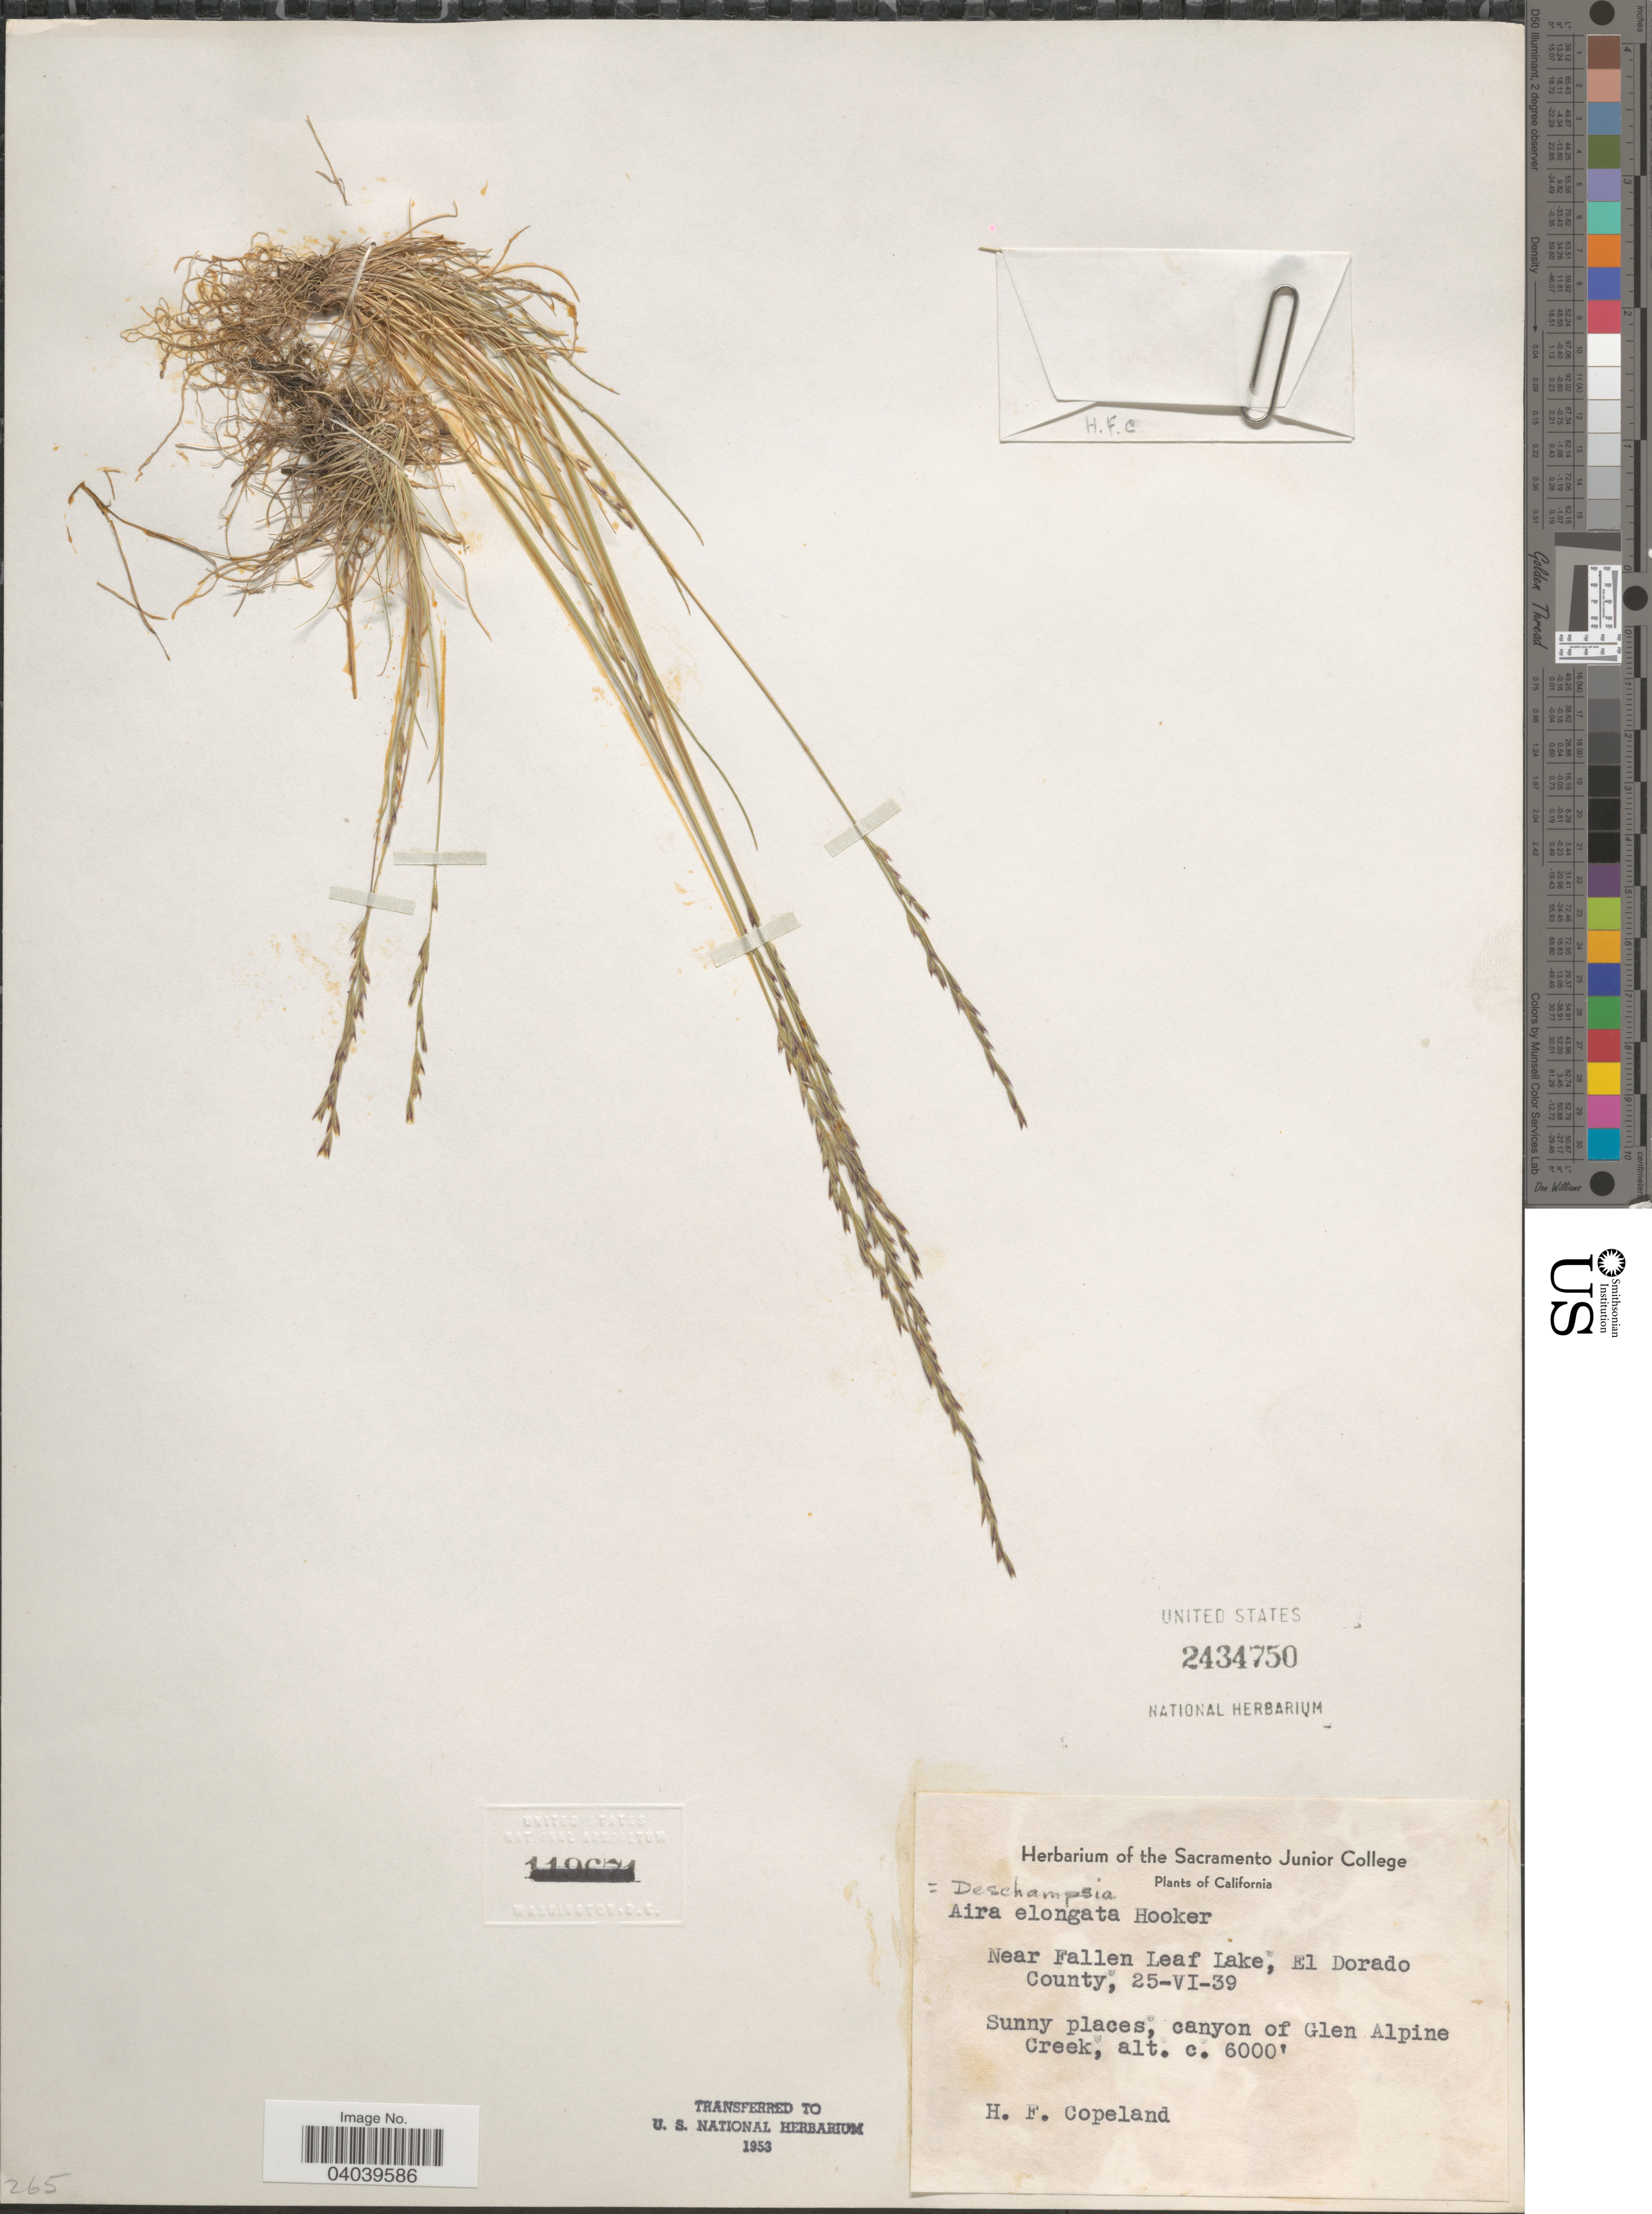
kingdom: Plantae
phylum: Tracheophyta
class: Liliopsida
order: Poales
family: Poaceae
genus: Deschampsia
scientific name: Deschampsia elongata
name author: (Hook.) Munro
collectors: H. F. Copeland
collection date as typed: Transcribed d/m/y: 25/6/39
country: United States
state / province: California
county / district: El Dorado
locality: Near Fallen Leaf Lake, El Dorado County. Sunny places, canyon of Glen Alpine Creek.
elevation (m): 1829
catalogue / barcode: US 2434750